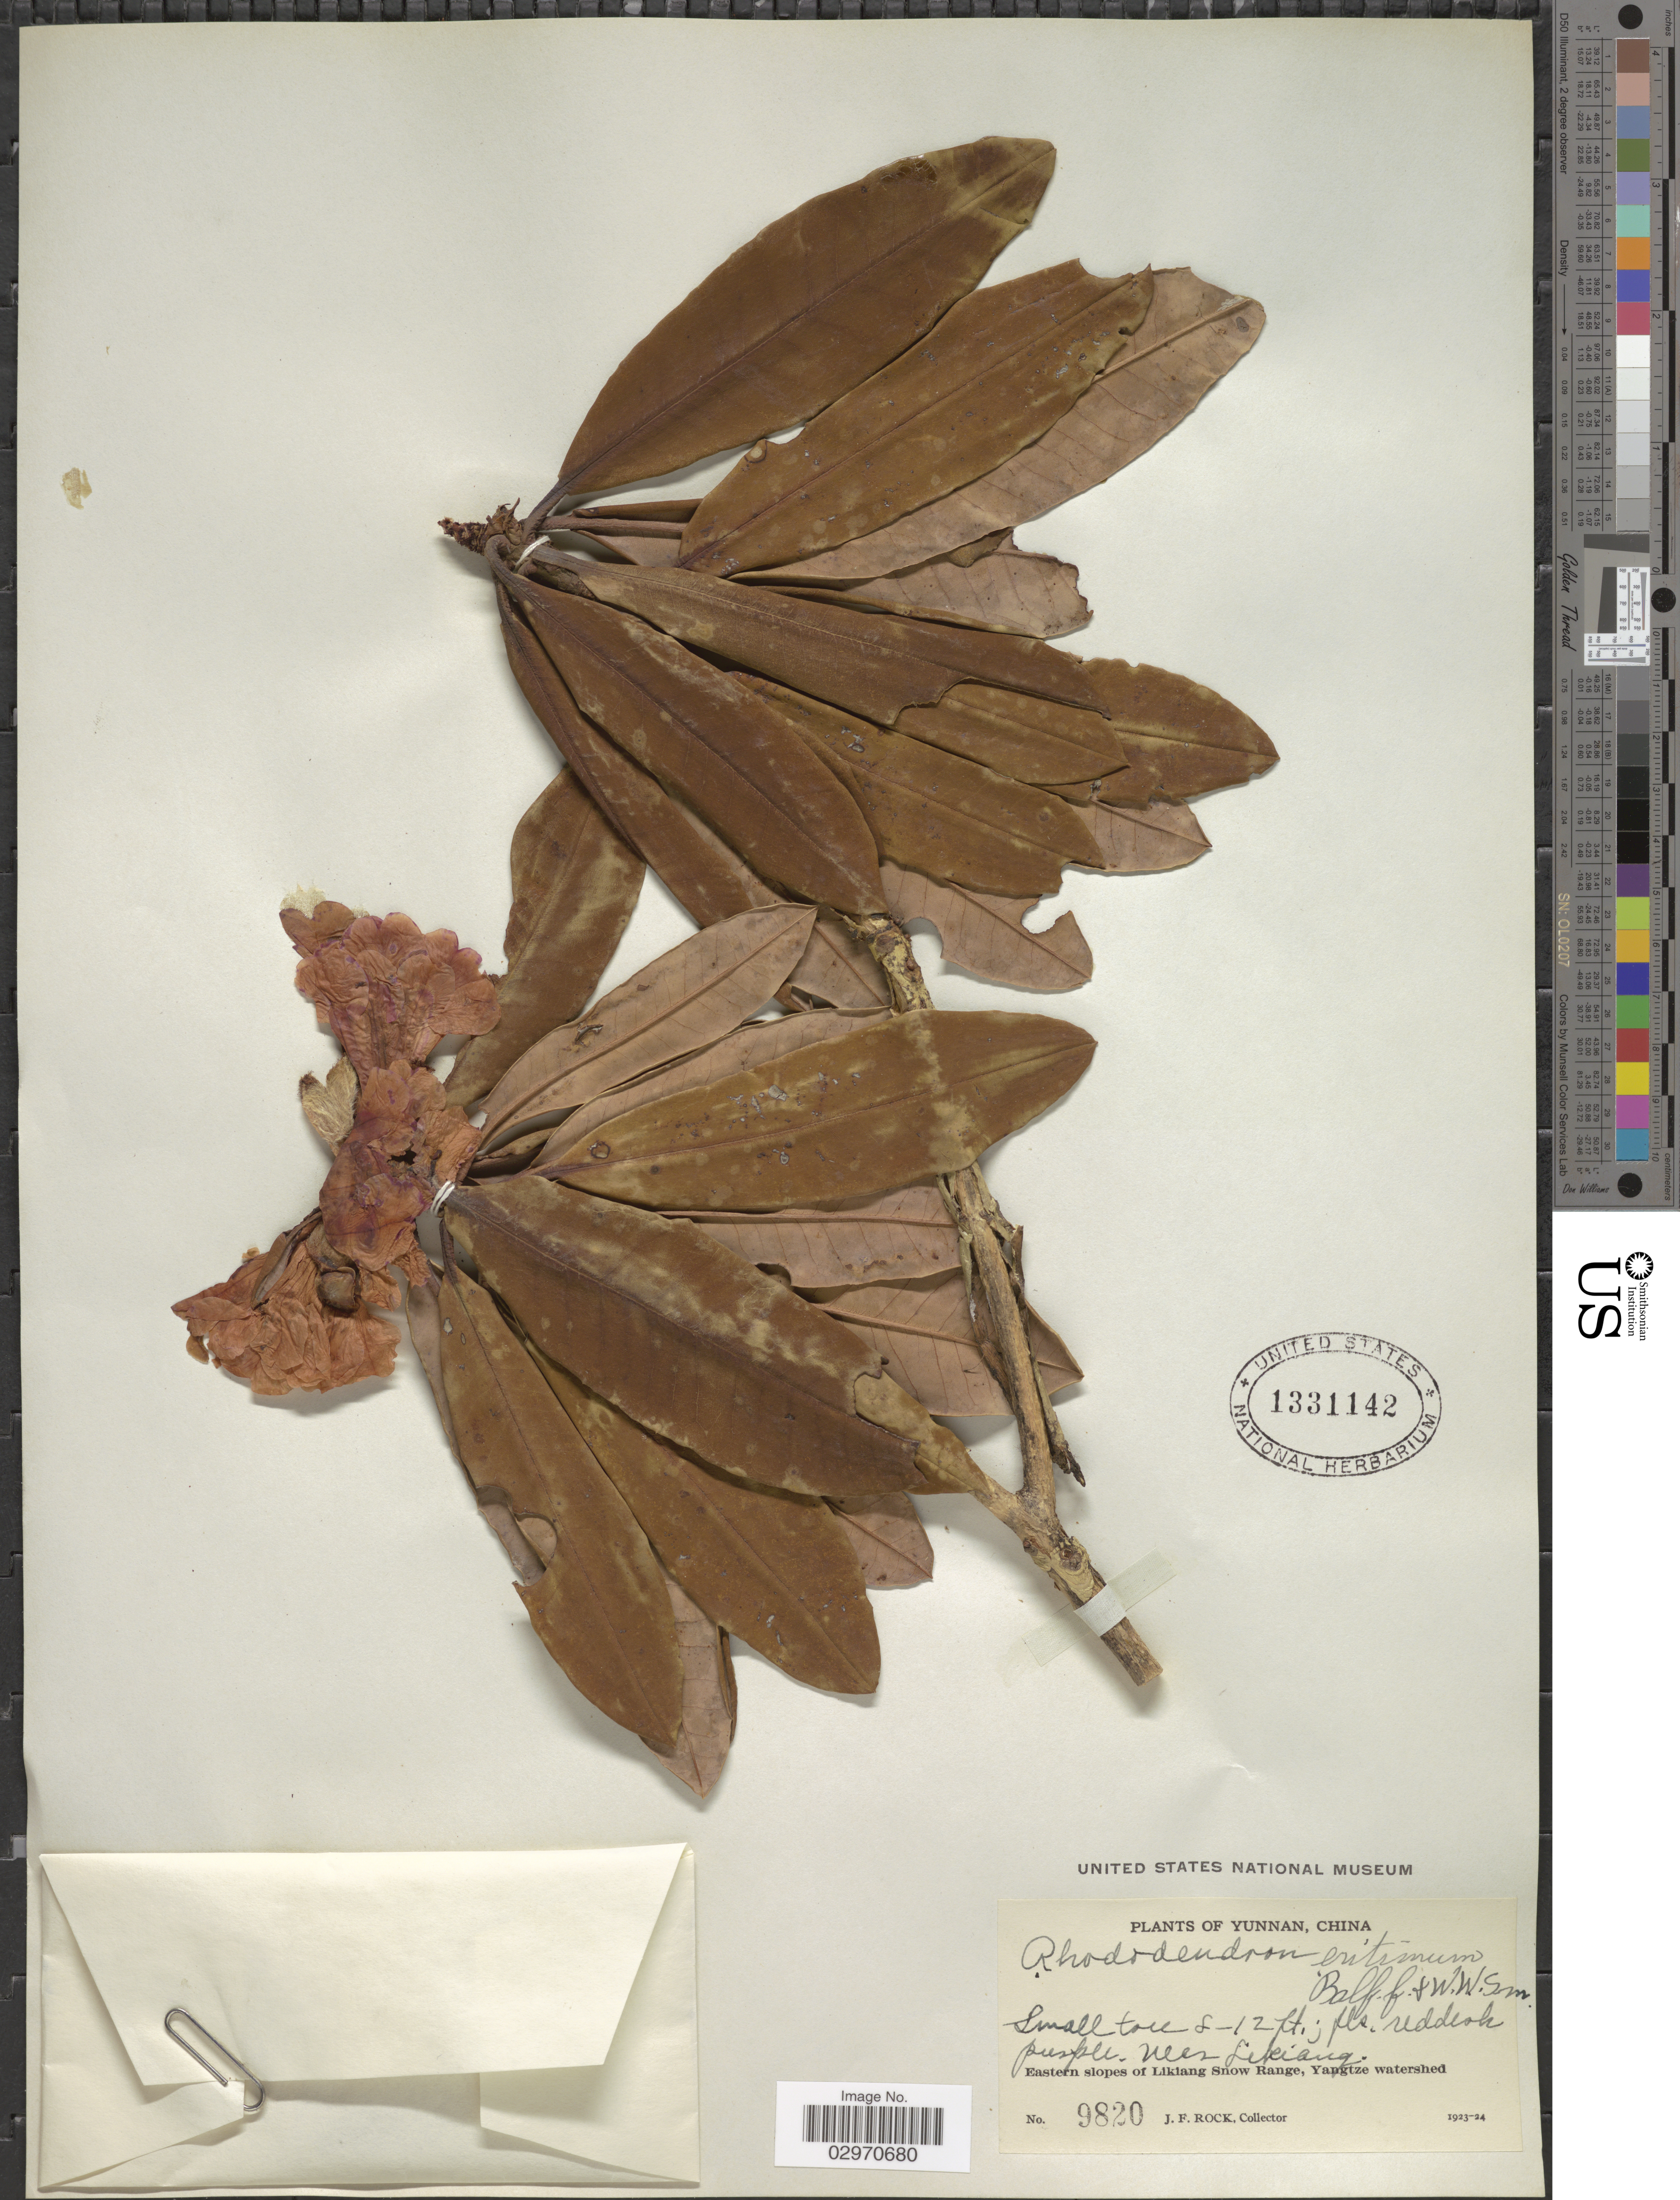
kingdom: Plantae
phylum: Tracheophyta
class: Magnoliopsida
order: Ericales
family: Ericaceae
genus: Rhododendron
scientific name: Rhododendron eritimum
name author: Balf. f. & W.W. Sm.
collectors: J. Rock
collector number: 9820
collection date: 1923/1924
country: China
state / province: Yunnan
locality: Near Likiang. Eastern slopes of Likiang Snow Range, Yangtze watershed.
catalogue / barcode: US 1331142